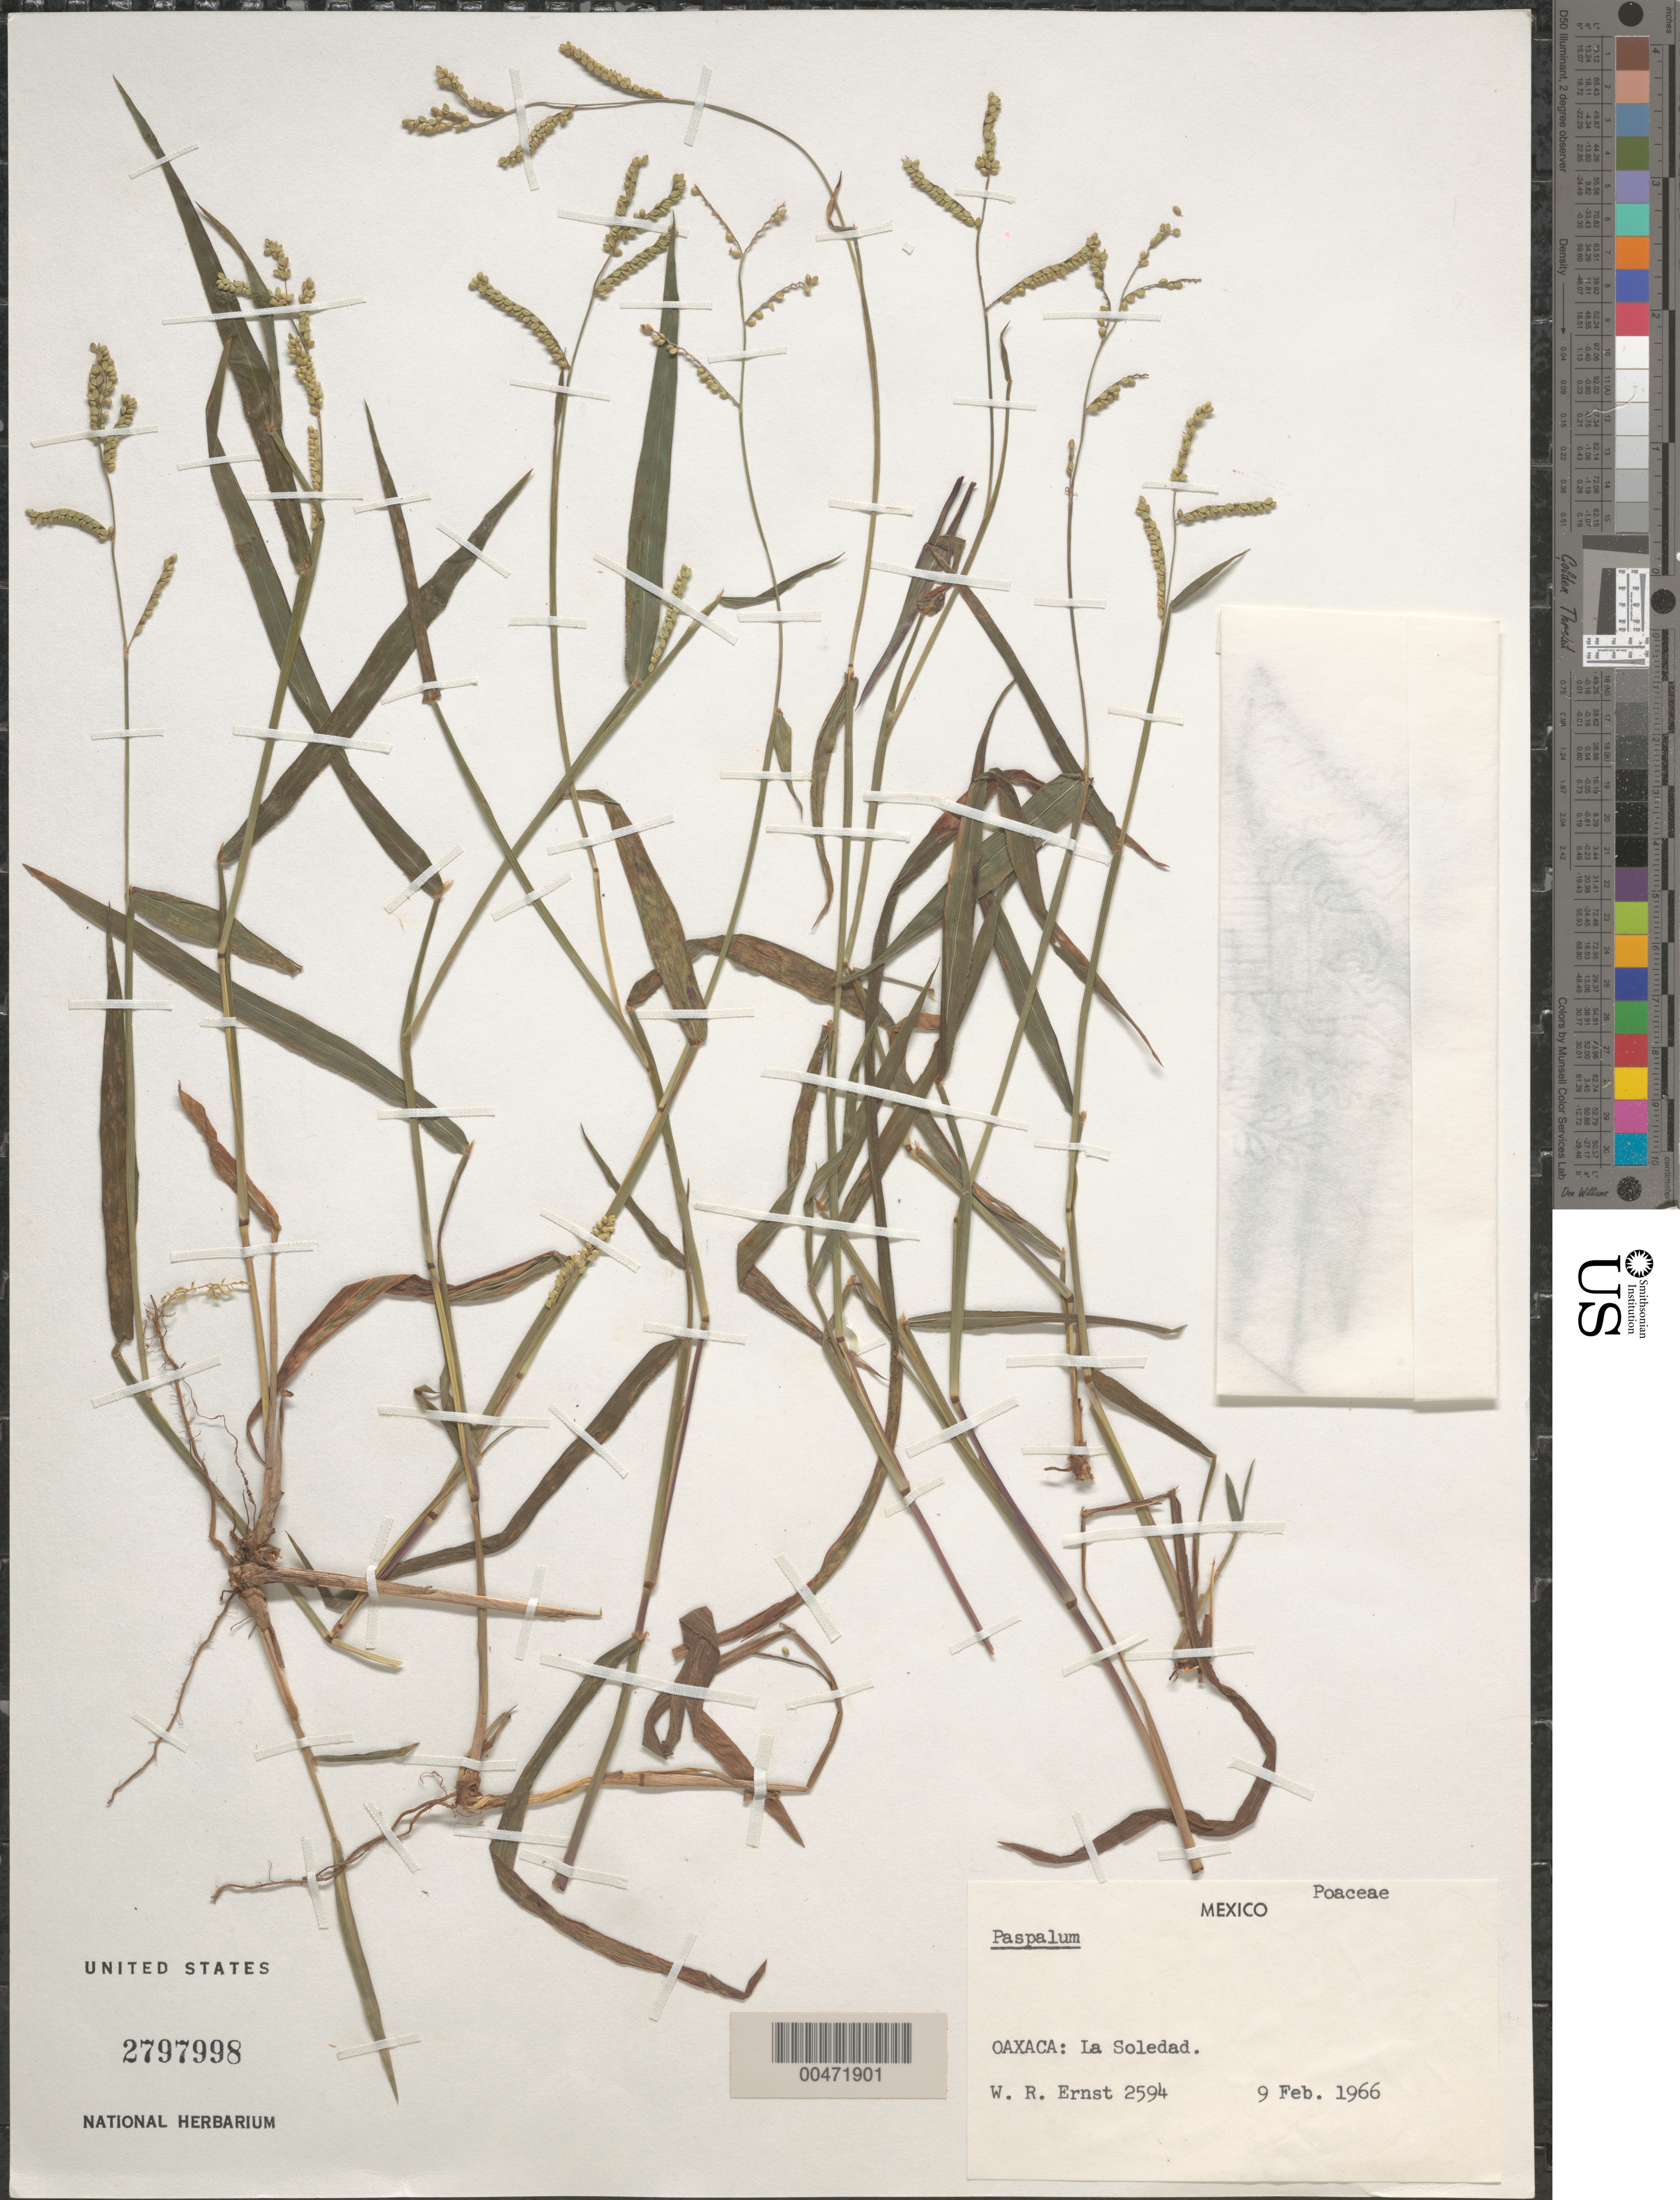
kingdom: Plantae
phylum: Tracheophyta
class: Liliopsida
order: Poales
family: Poaceae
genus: Paspalum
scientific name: Paspalum sp.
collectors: W. R. Ernst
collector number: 2594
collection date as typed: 9 Feb 1966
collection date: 1966-02-09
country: Mexico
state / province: Oaxaca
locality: La Soledad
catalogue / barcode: US 2797998